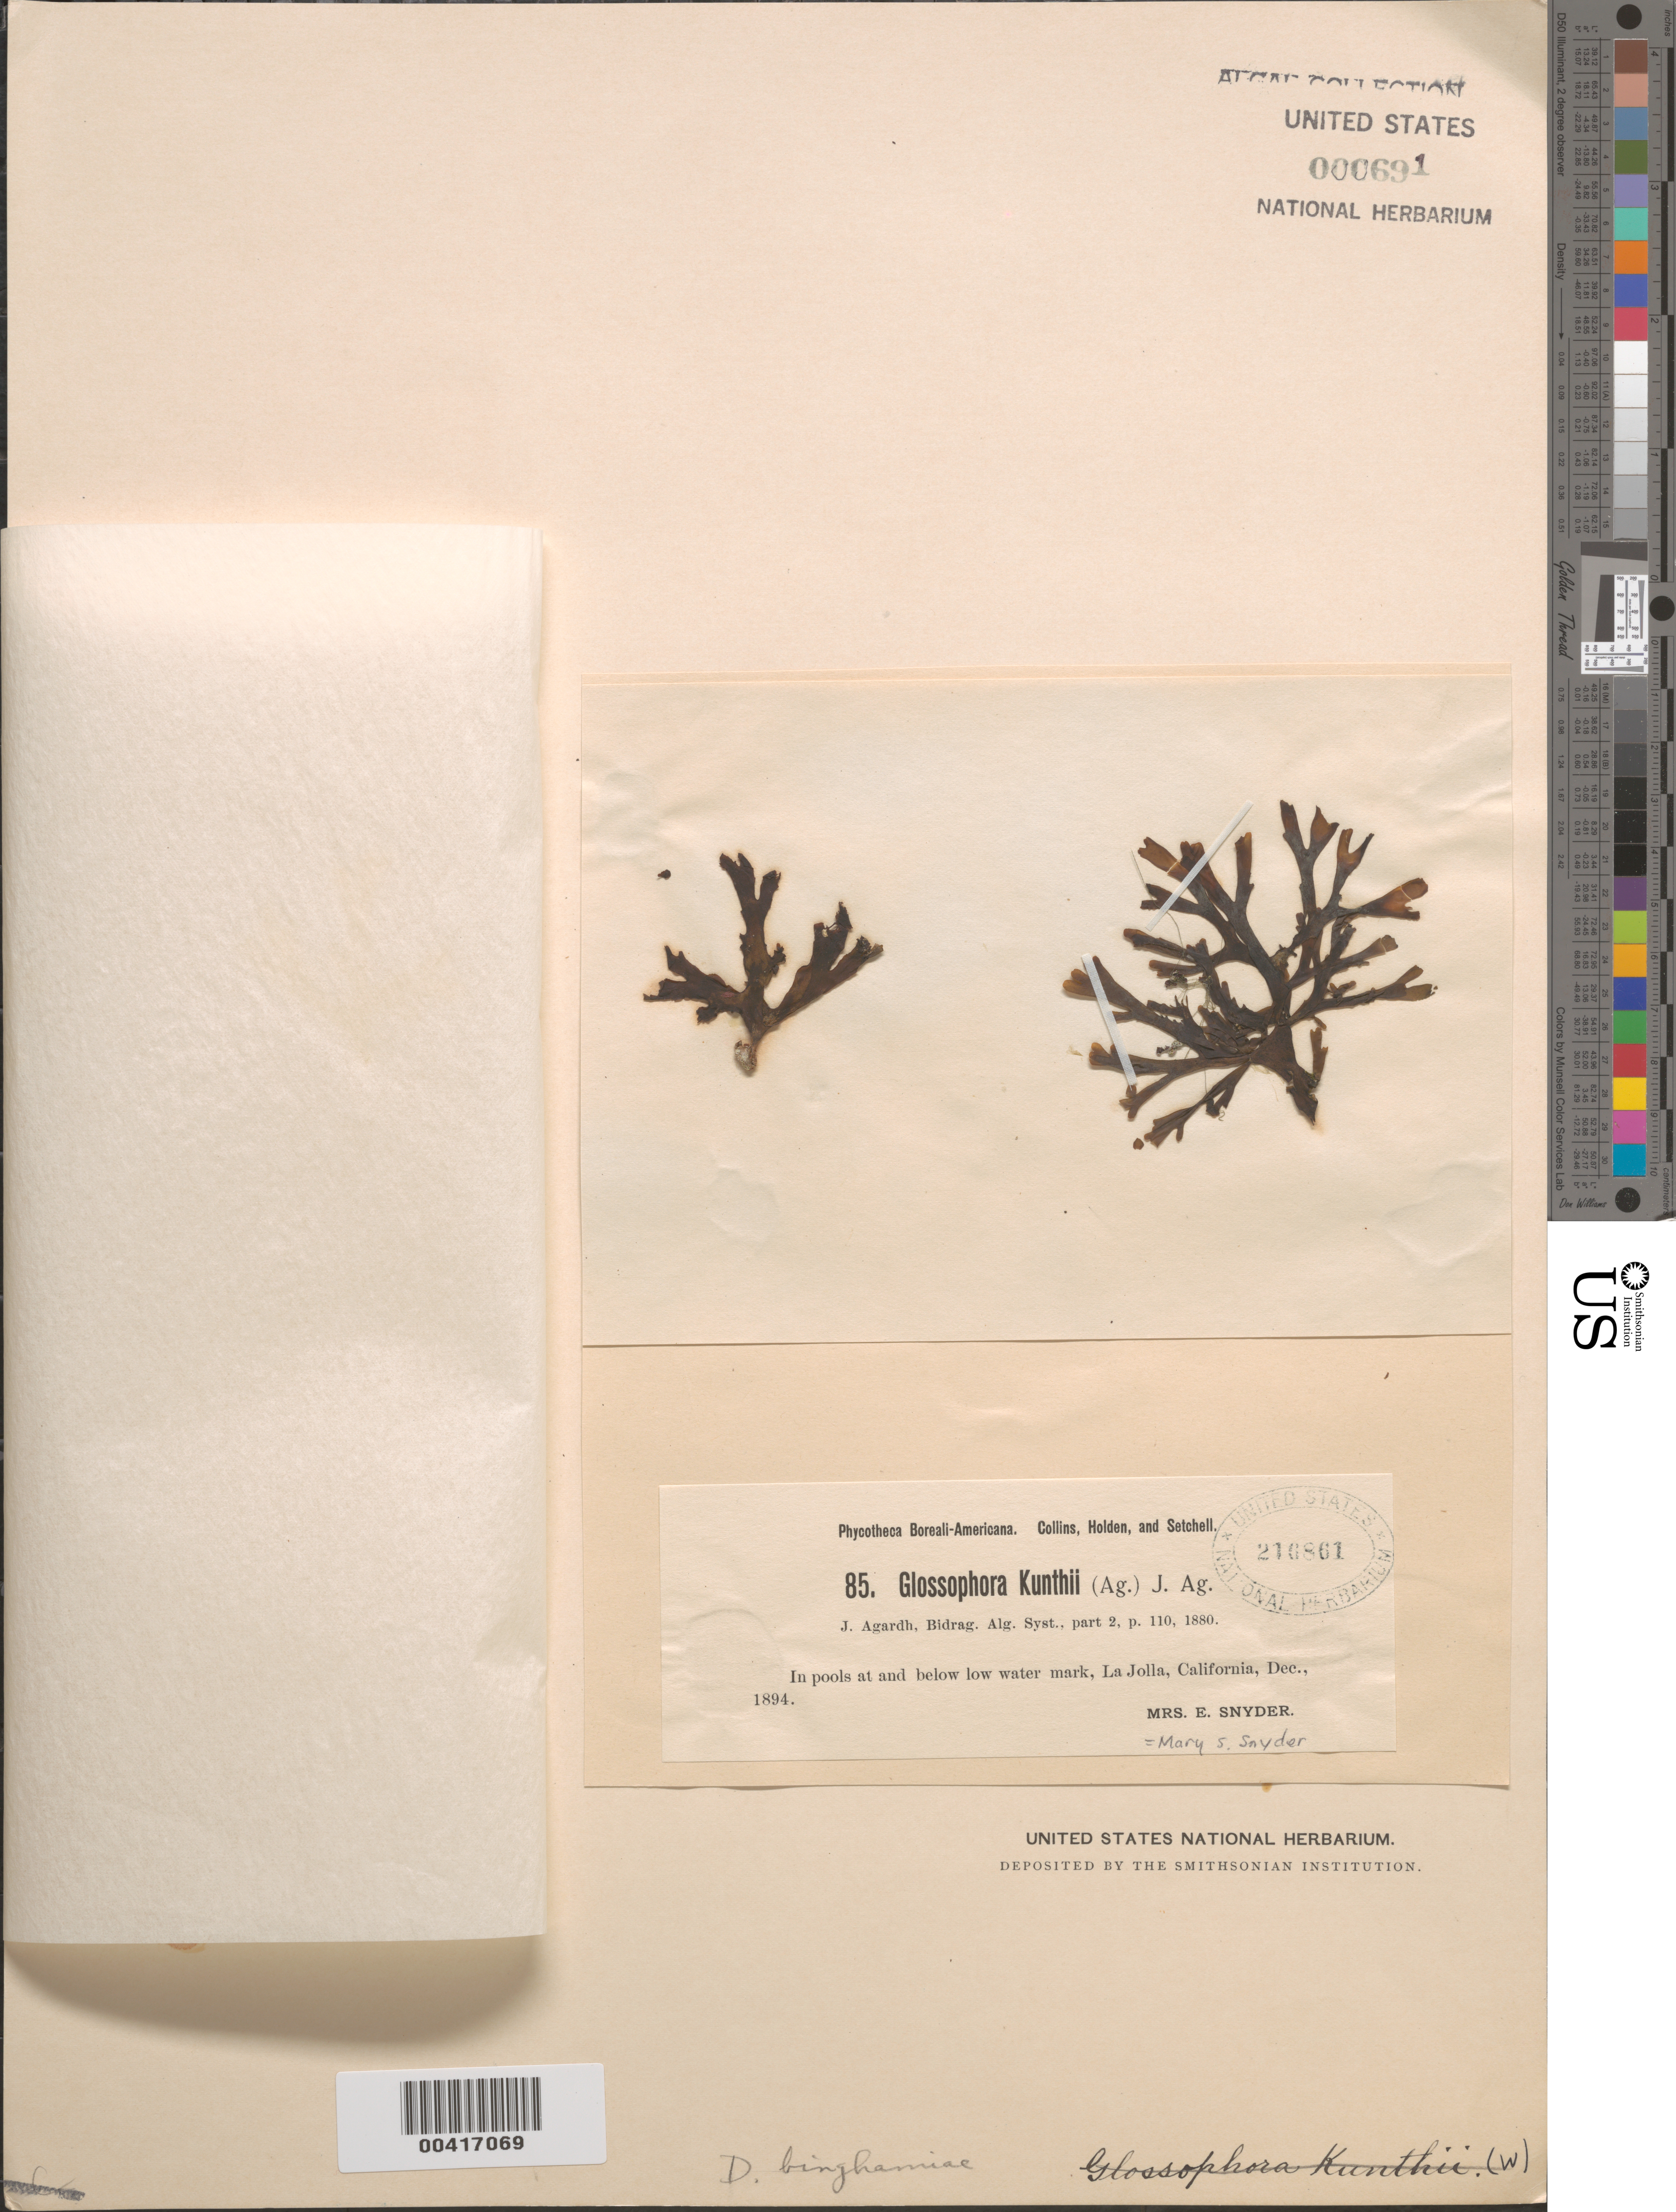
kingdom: Chromista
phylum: Ochrophyta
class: Phaeophyceae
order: Dictyotales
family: Dictyotaceae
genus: Dictyota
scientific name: Dictyota binghamiae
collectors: M. Snyder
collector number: PB-A 85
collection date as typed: Dec 1894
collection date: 1894-12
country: United States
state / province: California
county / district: San Diego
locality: La Jolla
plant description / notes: Collins, Holden & Setchell, Phycotheca Boreali-Americana, as Glossophora kunthii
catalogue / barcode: US 691